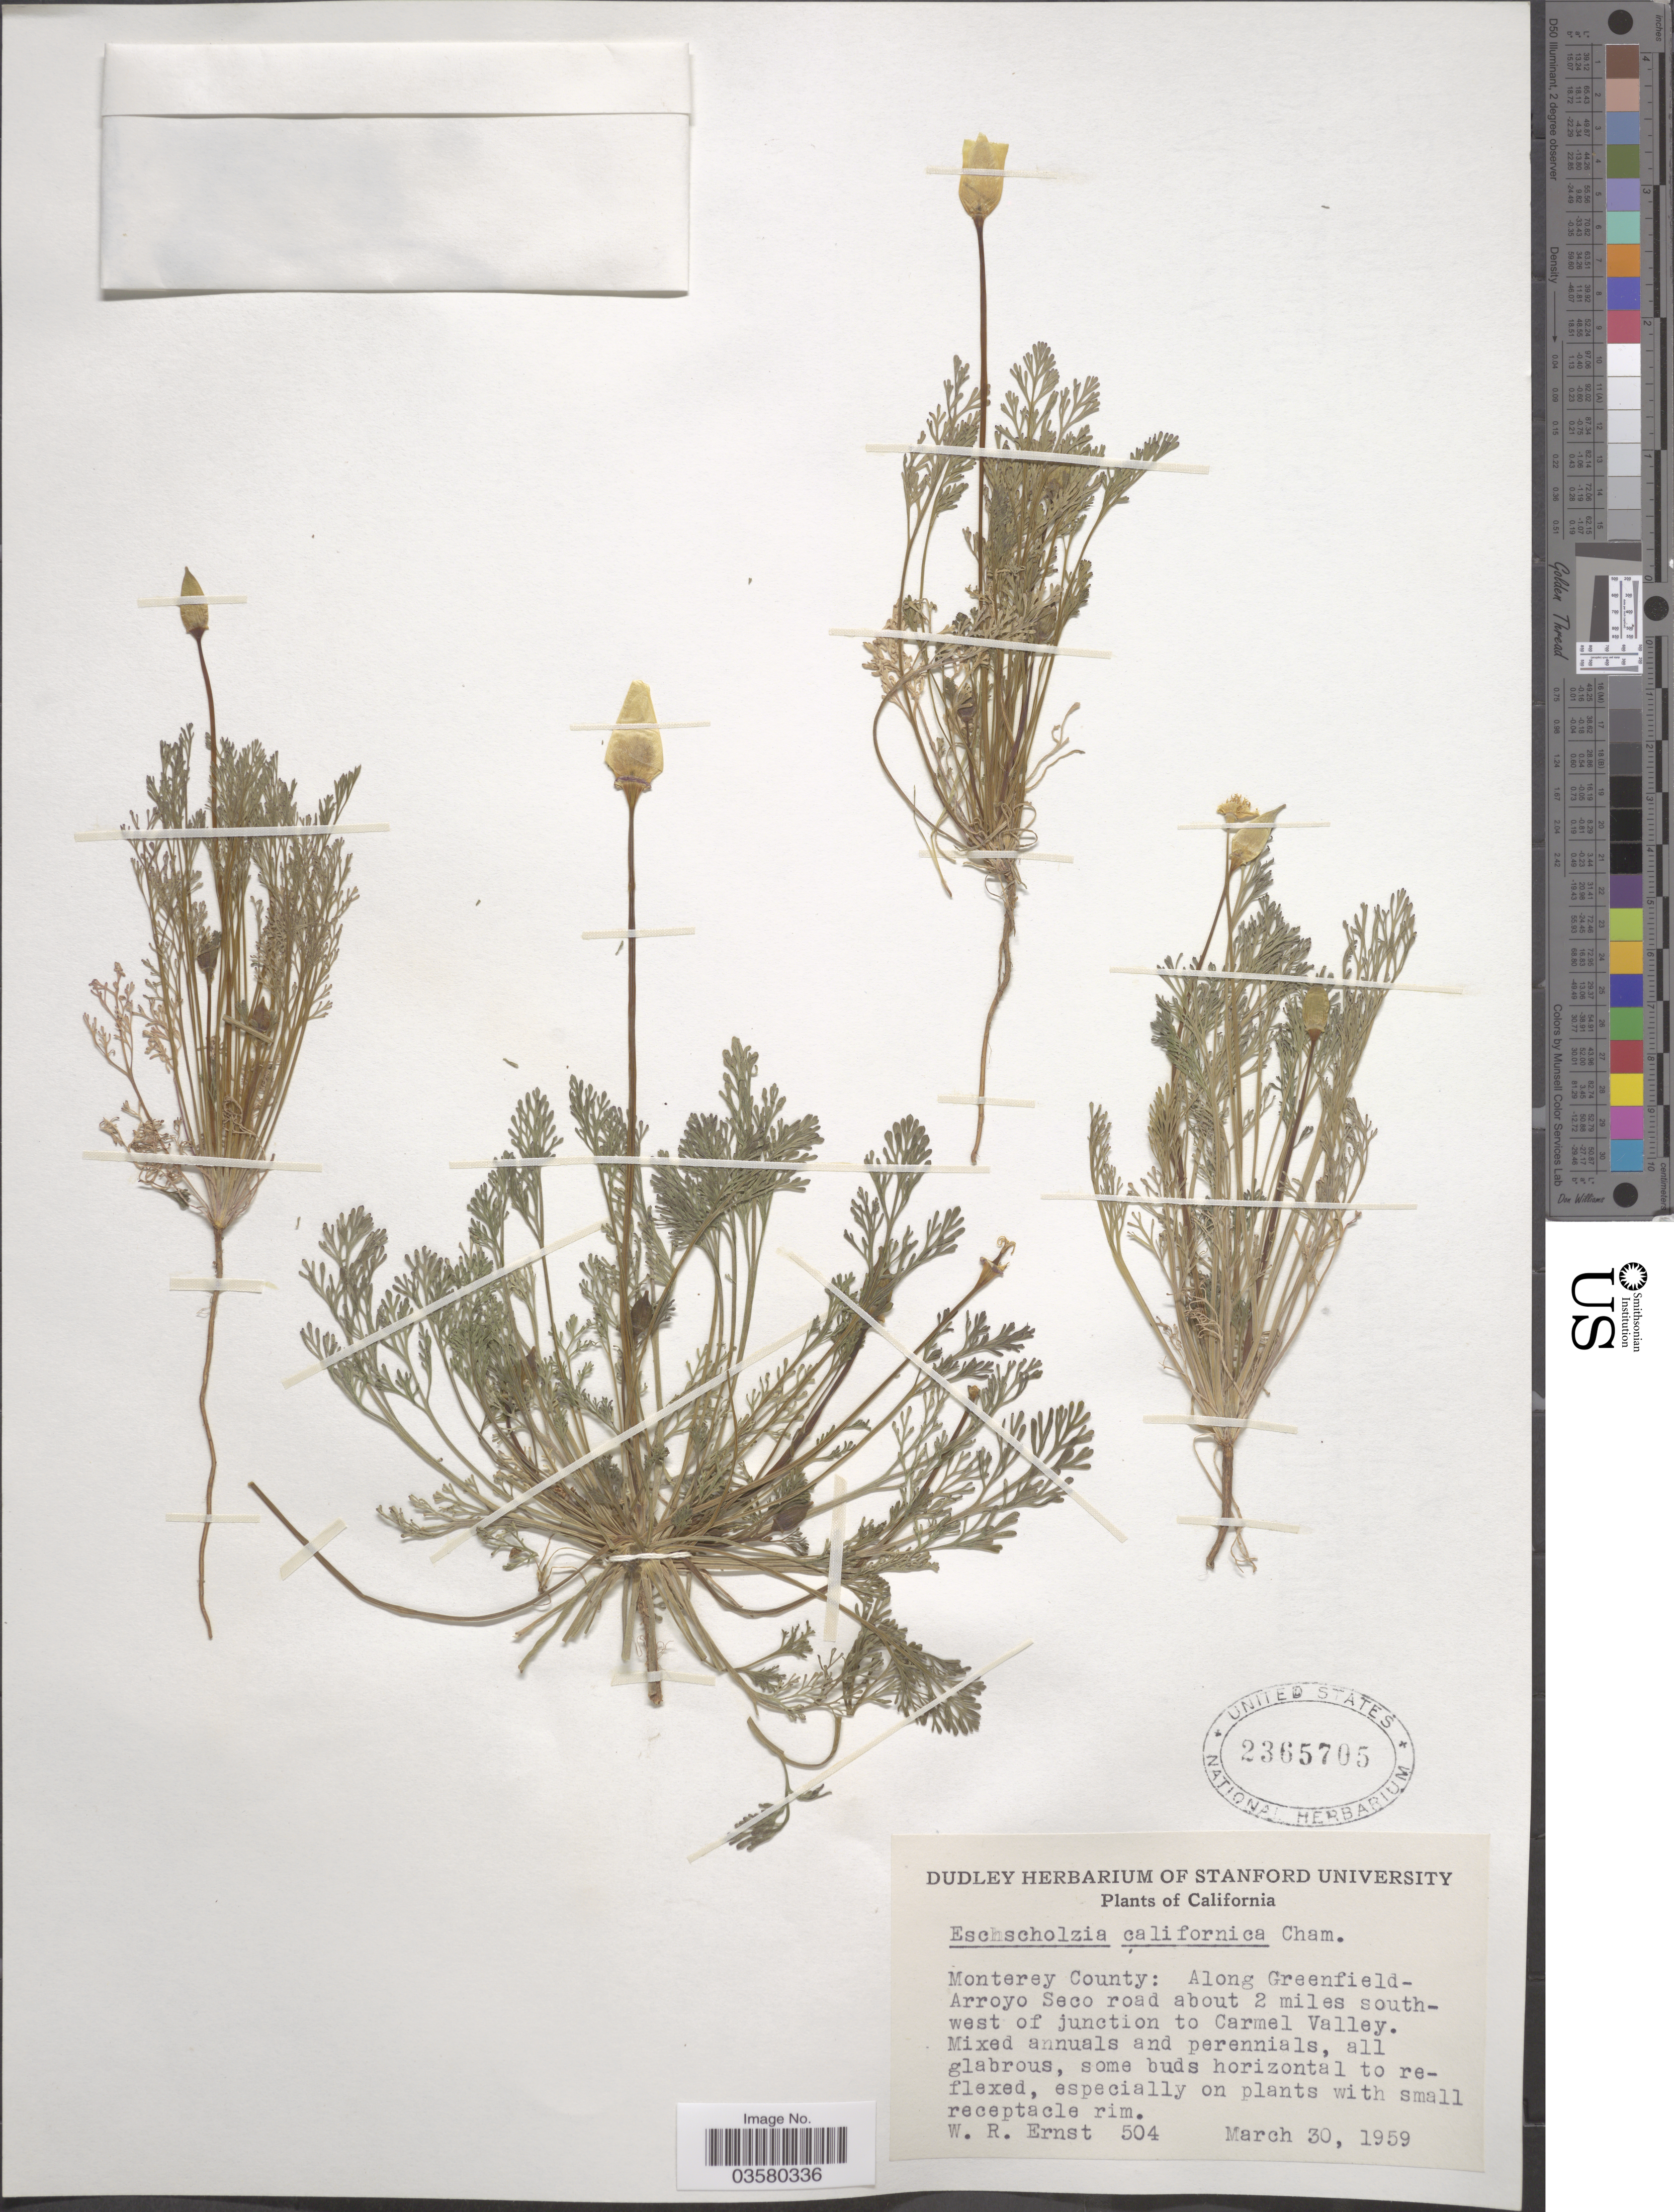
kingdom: Plantae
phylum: Tracheophyta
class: Magnoliopsida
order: Ranunculales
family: Papaveraceae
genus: Eschscholzia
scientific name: Eschscholzia californica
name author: Cham.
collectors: W. R. Ernst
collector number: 504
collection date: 1959-03-30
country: United States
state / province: California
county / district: Monterey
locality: Monterey County: Along Greenfield - Arroyo Seco road about 2 miles south-west of junction to Carmel Valley.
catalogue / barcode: US 2365705